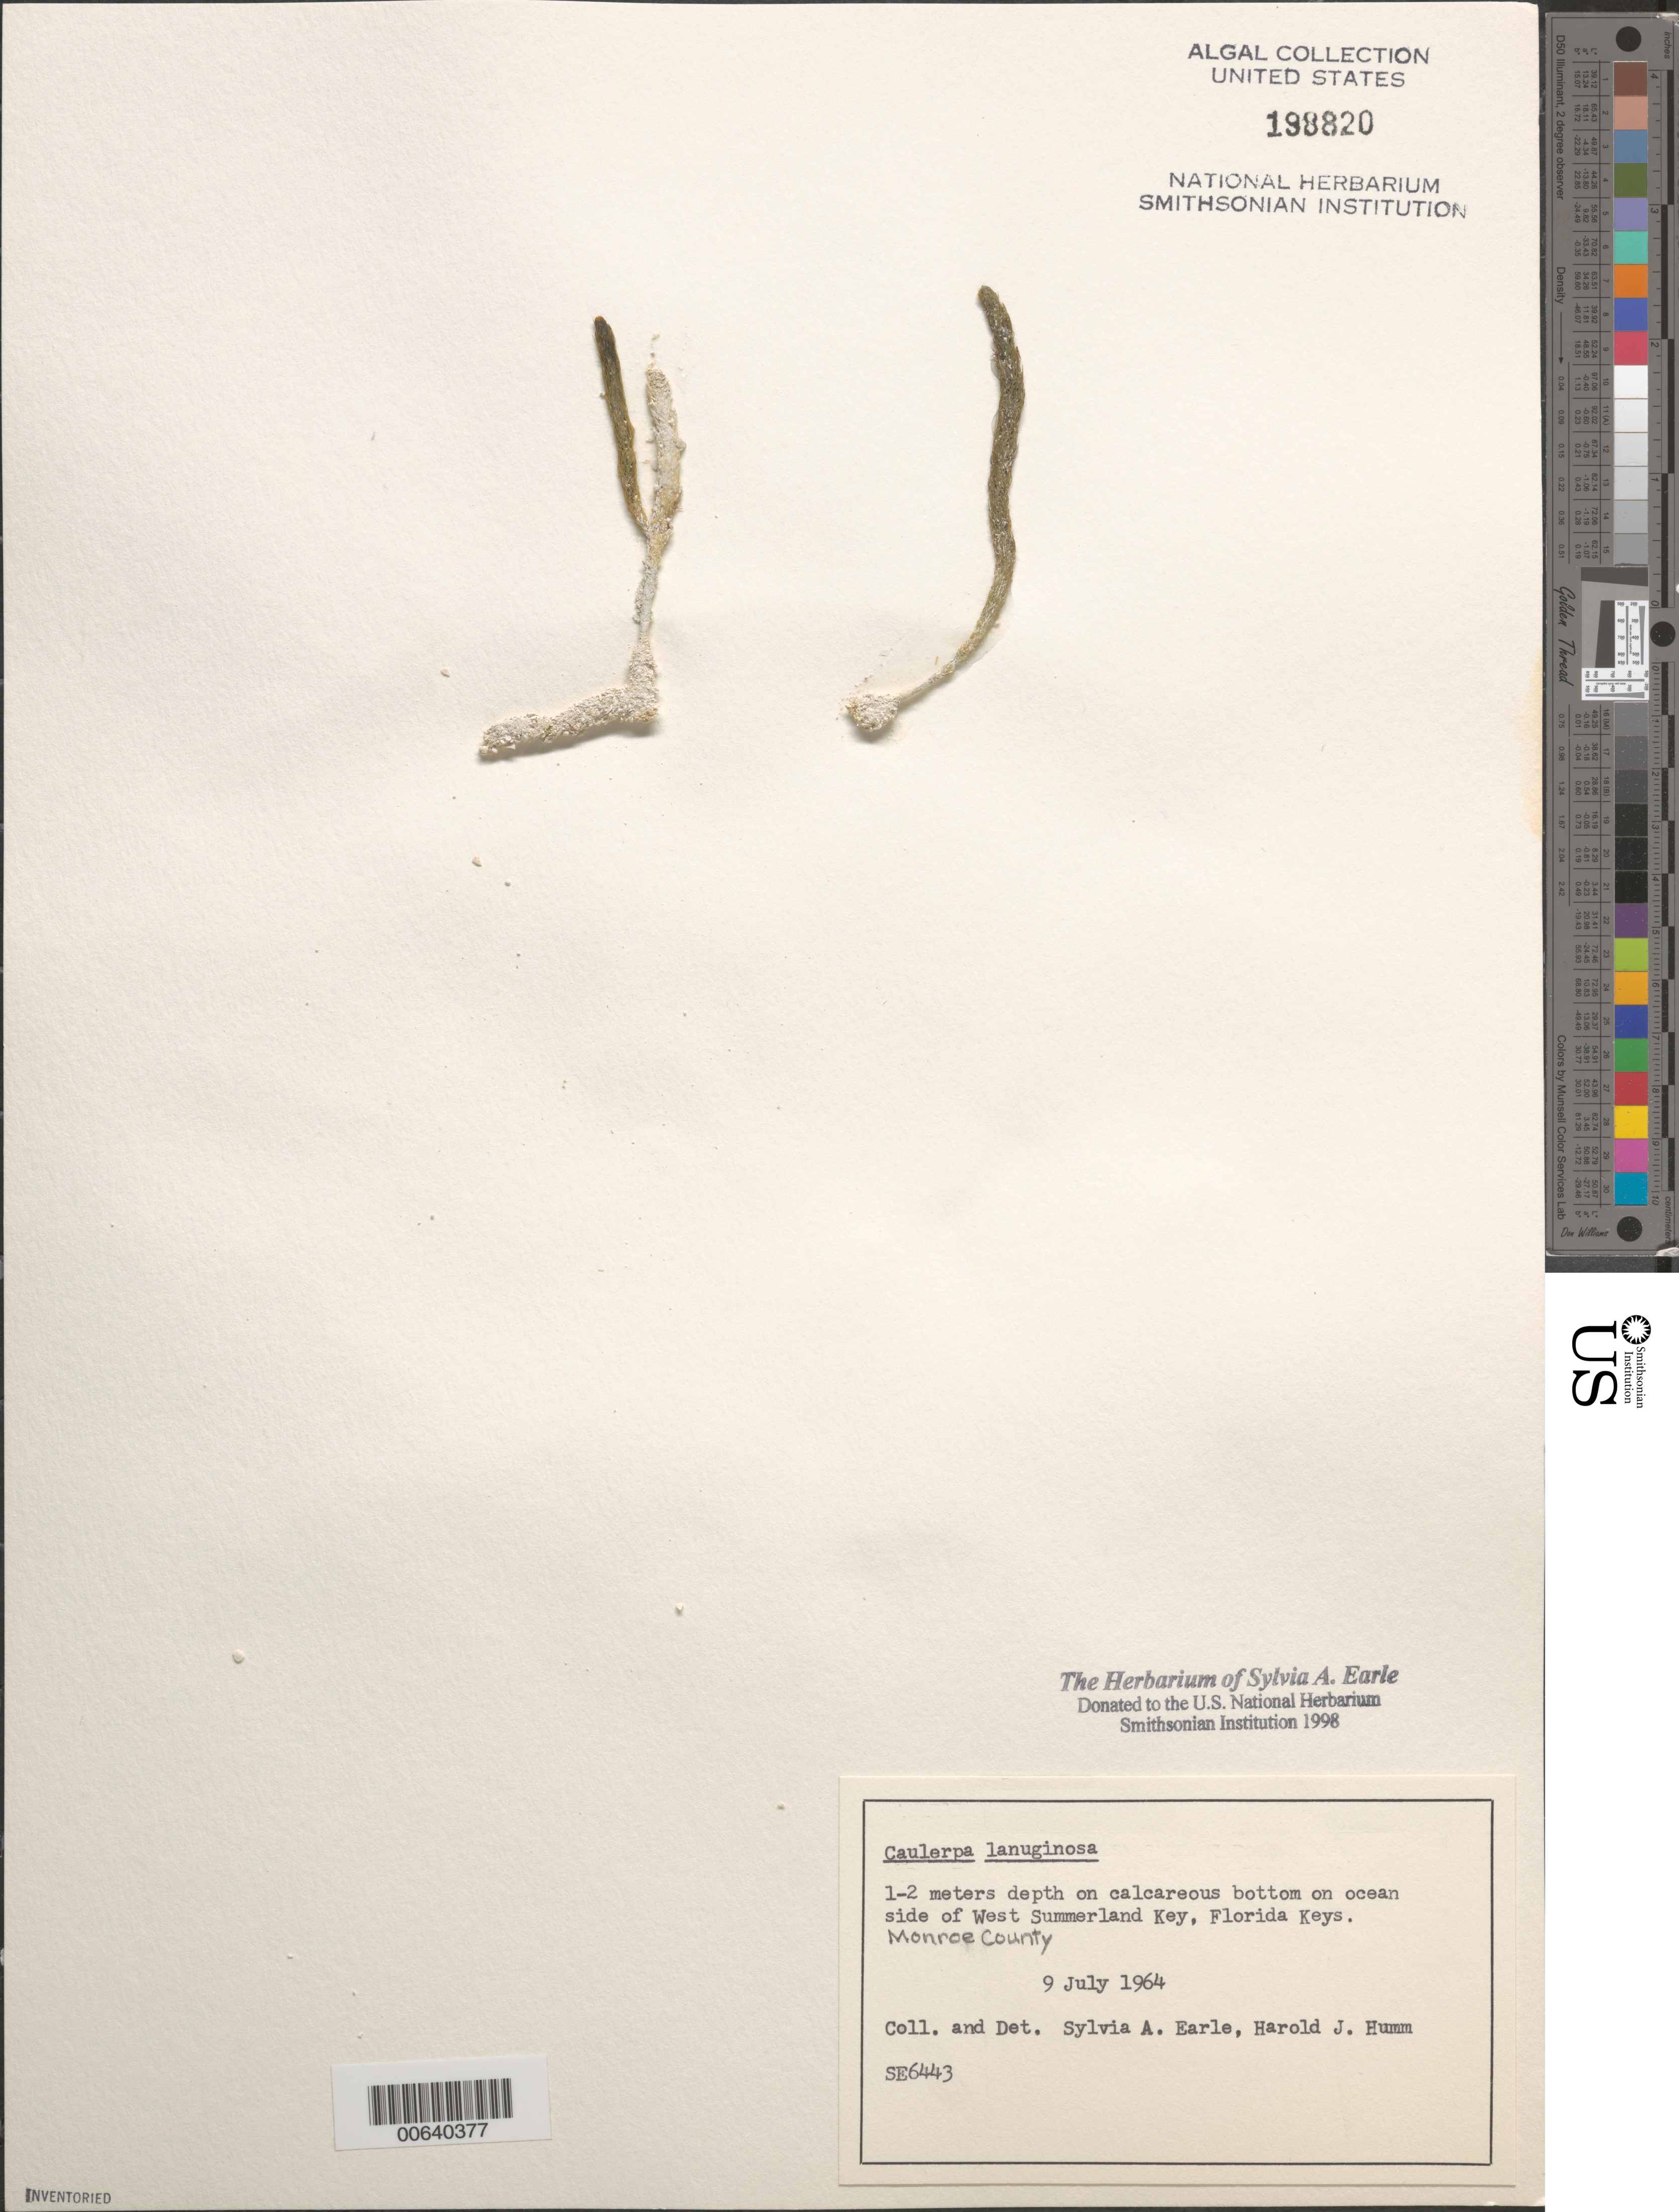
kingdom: Plantae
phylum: Chlorophyta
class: Ulvophyceae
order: Bryopsidales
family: Caulerpaceae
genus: Caulerpa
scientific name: Caulerpa lanuginosa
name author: J. Agardh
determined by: Humm, Harold J.; Earle, S. A.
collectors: S. A. Earle & H. J. Humm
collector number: Se 6443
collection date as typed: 09 Jul 1964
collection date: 1964-07-09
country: United States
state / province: Florida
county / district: Monroe County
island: West Summerland Key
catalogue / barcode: US 198820